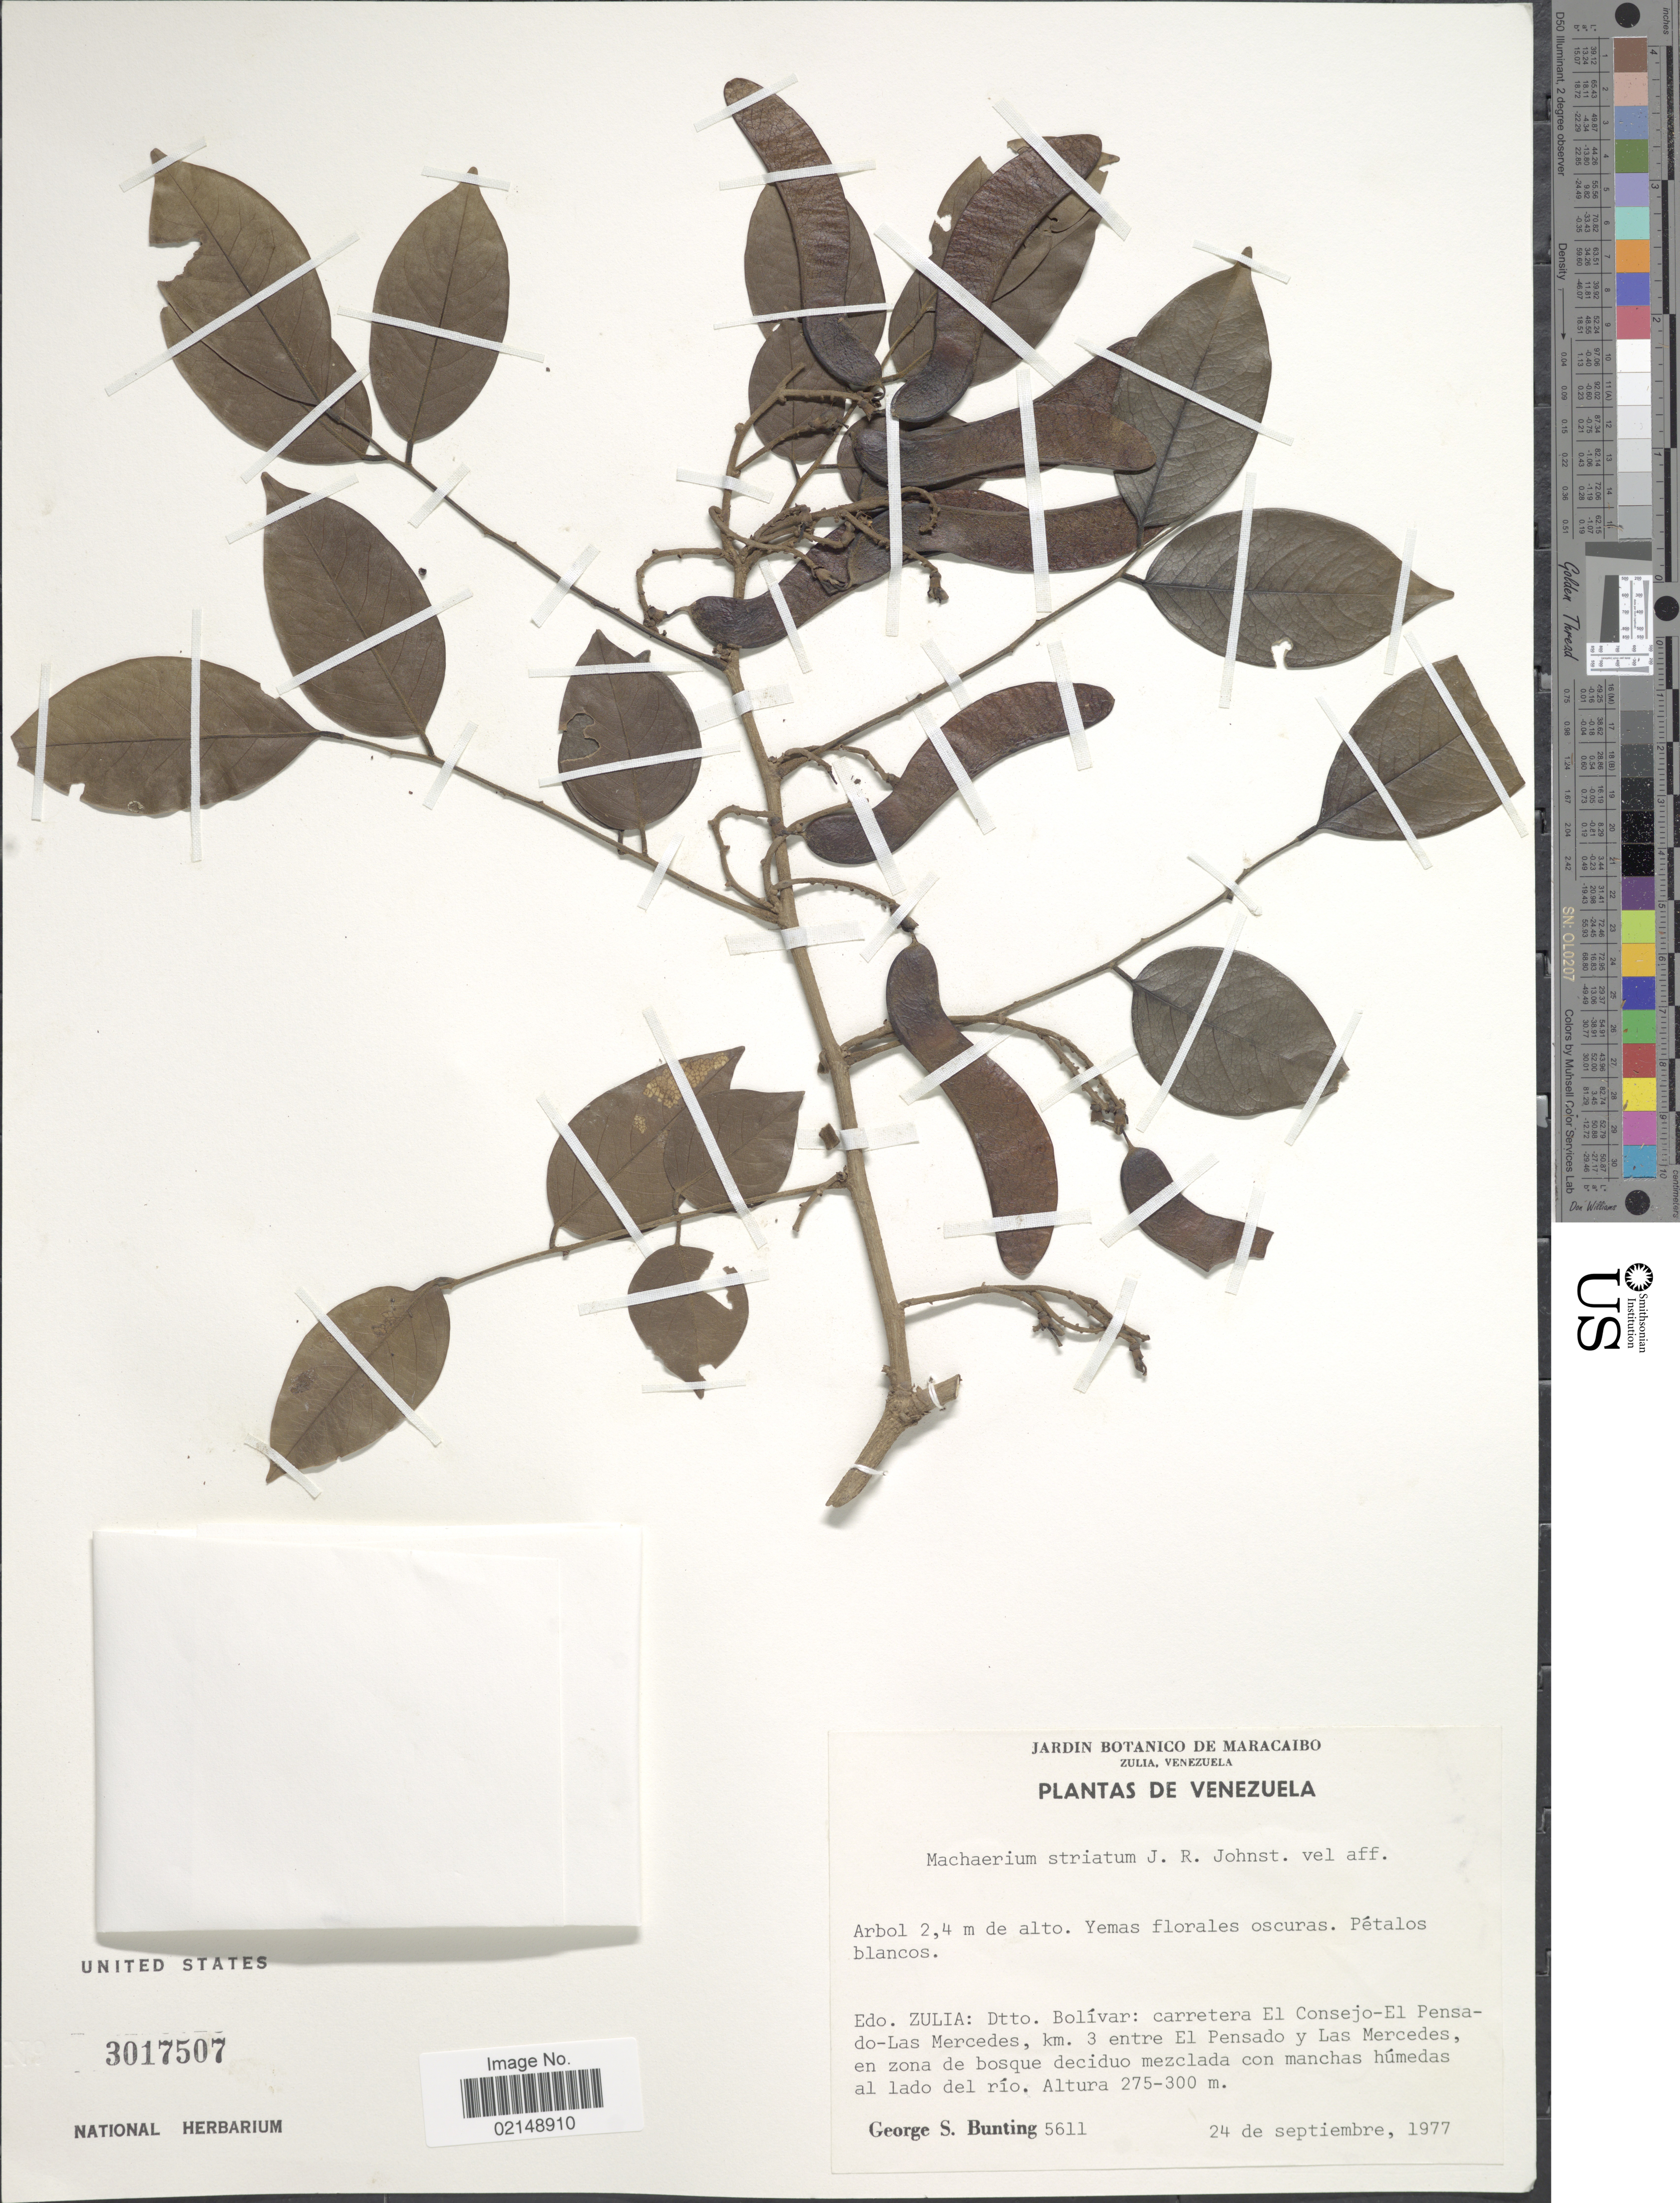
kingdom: Plantae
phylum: Tracheophyta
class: Magnoliopsida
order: Fabales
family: Fabaceae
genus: Machaerium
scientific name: Machaerium guaremalense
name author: Pittier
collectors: G. S. Bunting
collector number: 5611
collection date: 1977-09-24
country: Venezuela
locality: Edo: Zulia: Dtto: Bolivar: carretera El Consejo-El Pensado-Las Mercedes, km. 3 entre El Pensado y Las Mercedes, en zona de bosque deciduo mezclada con manchas humedas al lado del rio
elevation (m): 275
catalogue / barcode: US 3017507